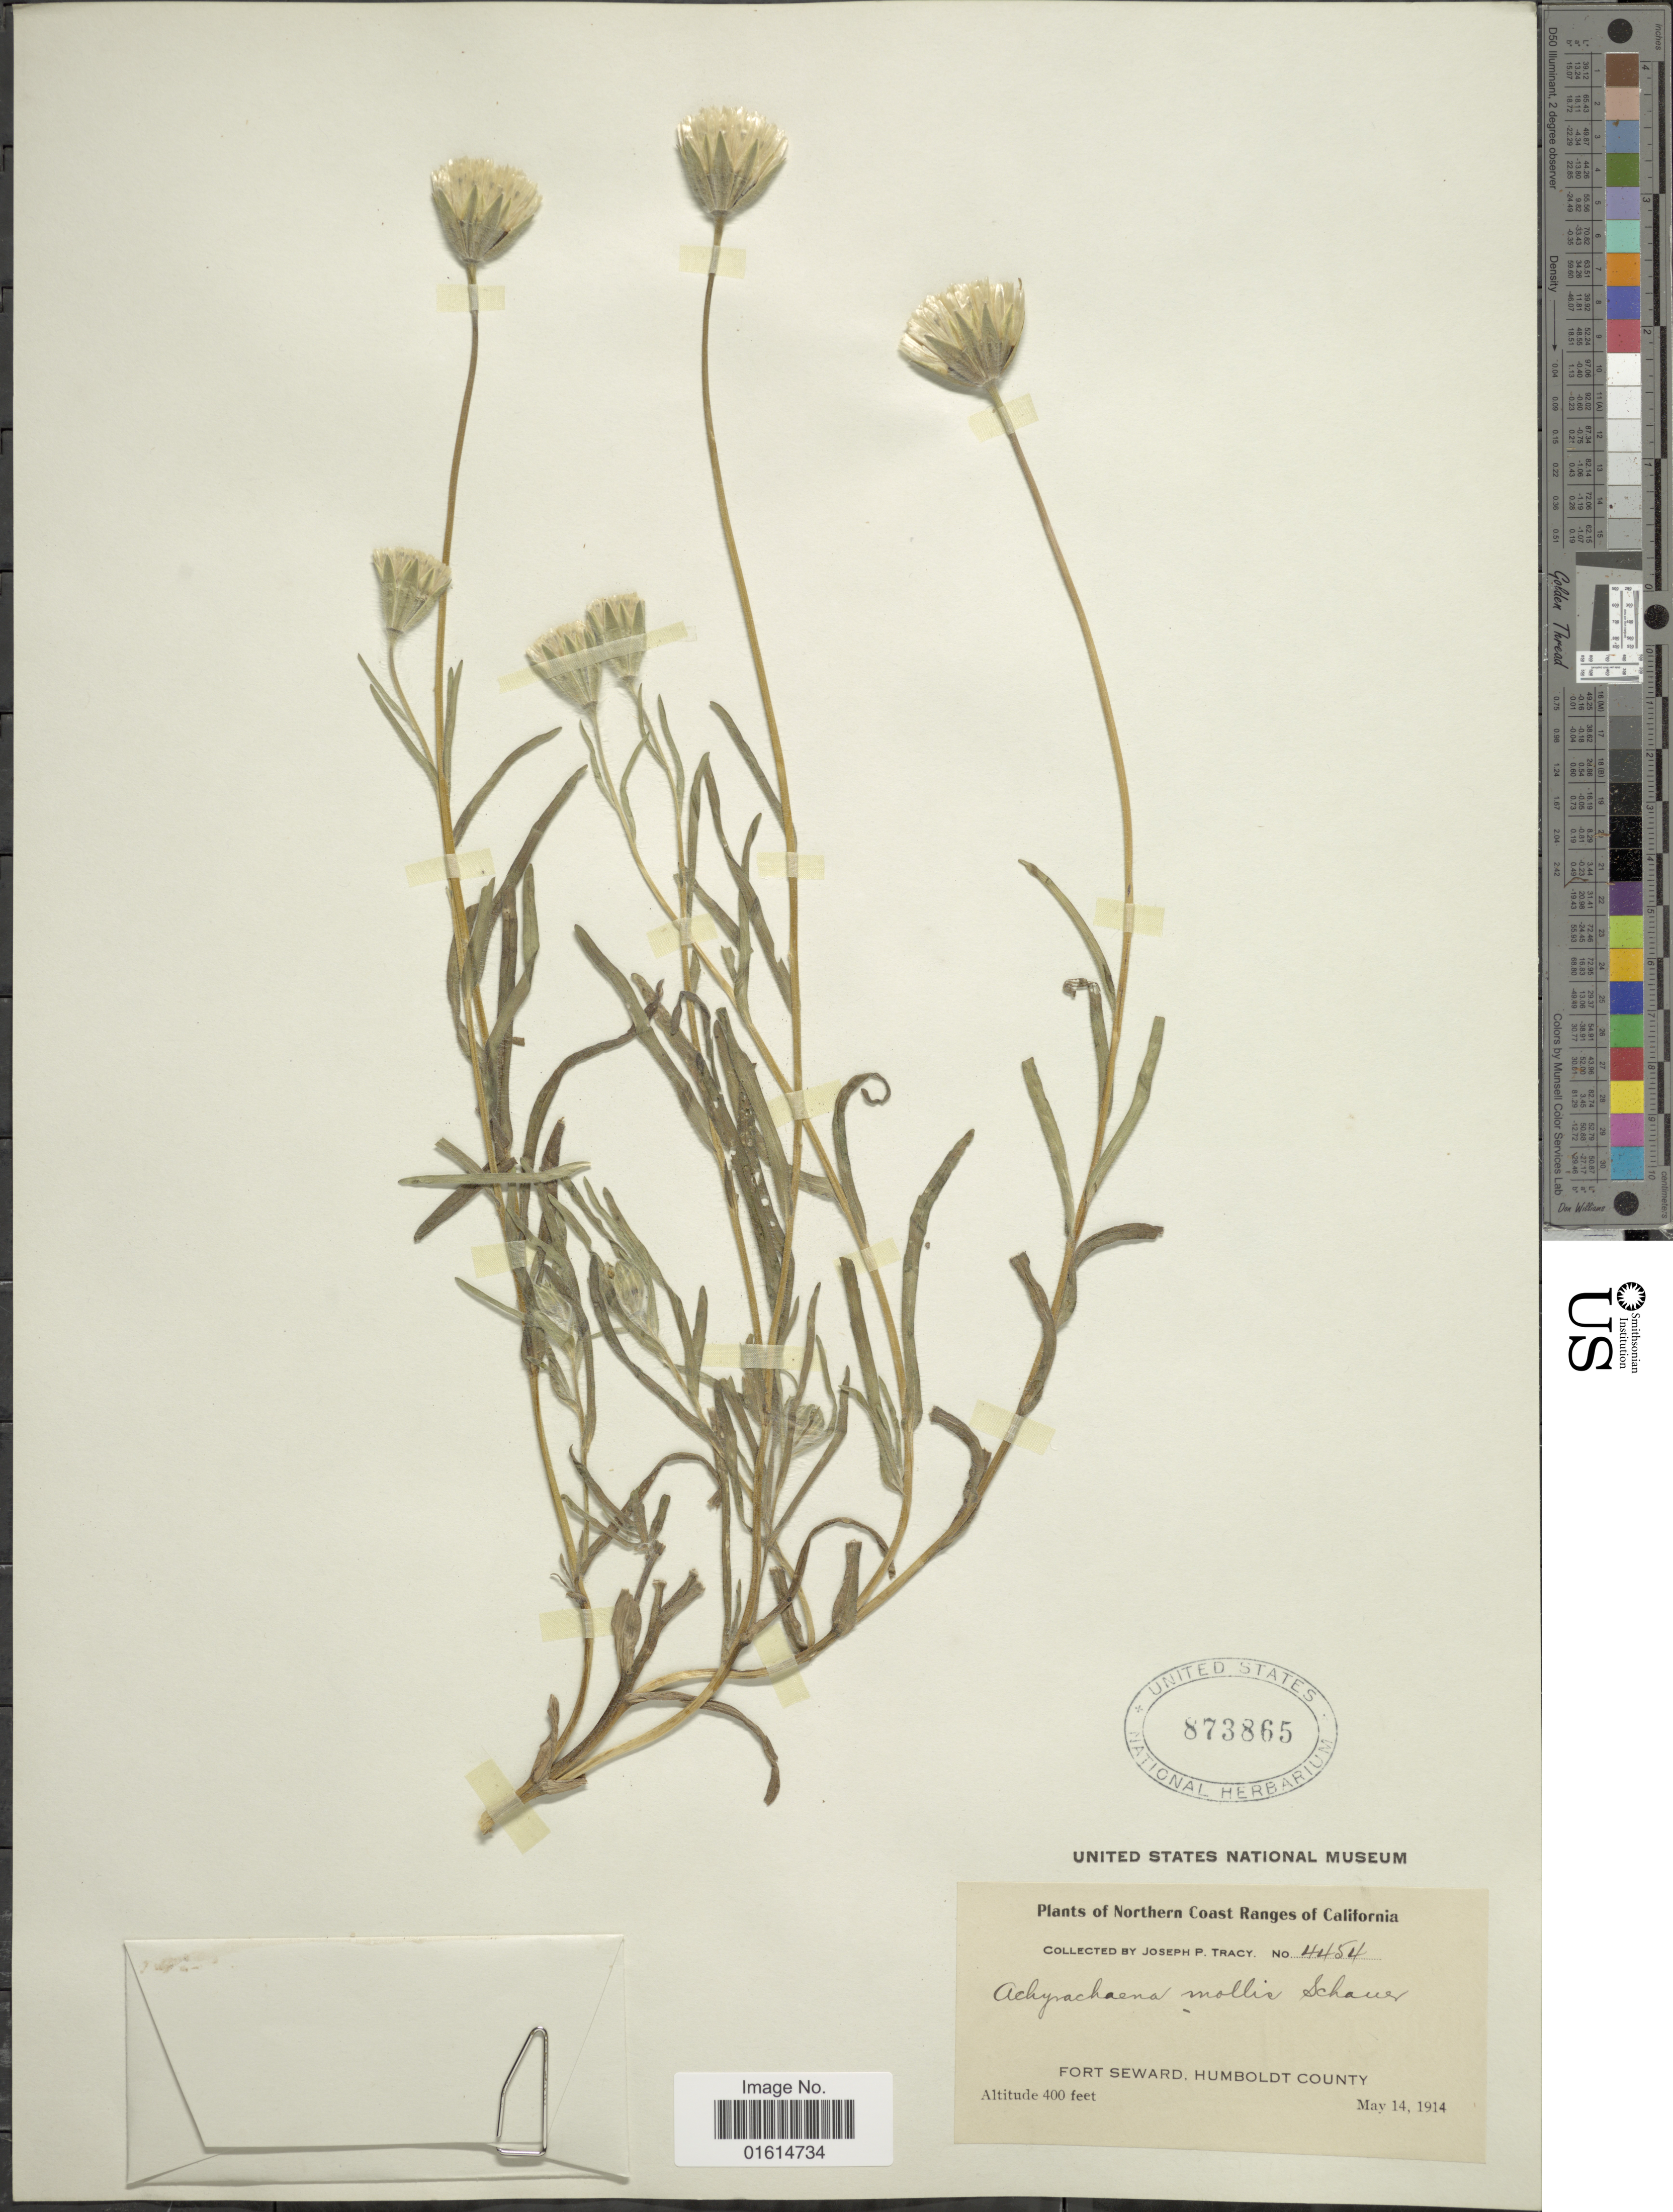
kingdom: Plantae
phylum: Tracheophyta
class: Magnoliopsida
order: Asterales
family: Asteraceae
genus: Achyrachaena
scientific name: Achyrachaena mollis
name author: Schauer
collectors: J. Tracy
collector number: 4454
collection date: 1914-05-14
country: United States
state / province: California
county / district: Humboldt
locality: Northern Coast Ranges of California, Fort Seward, Humboldt County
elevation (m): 122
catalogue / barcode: US 873865